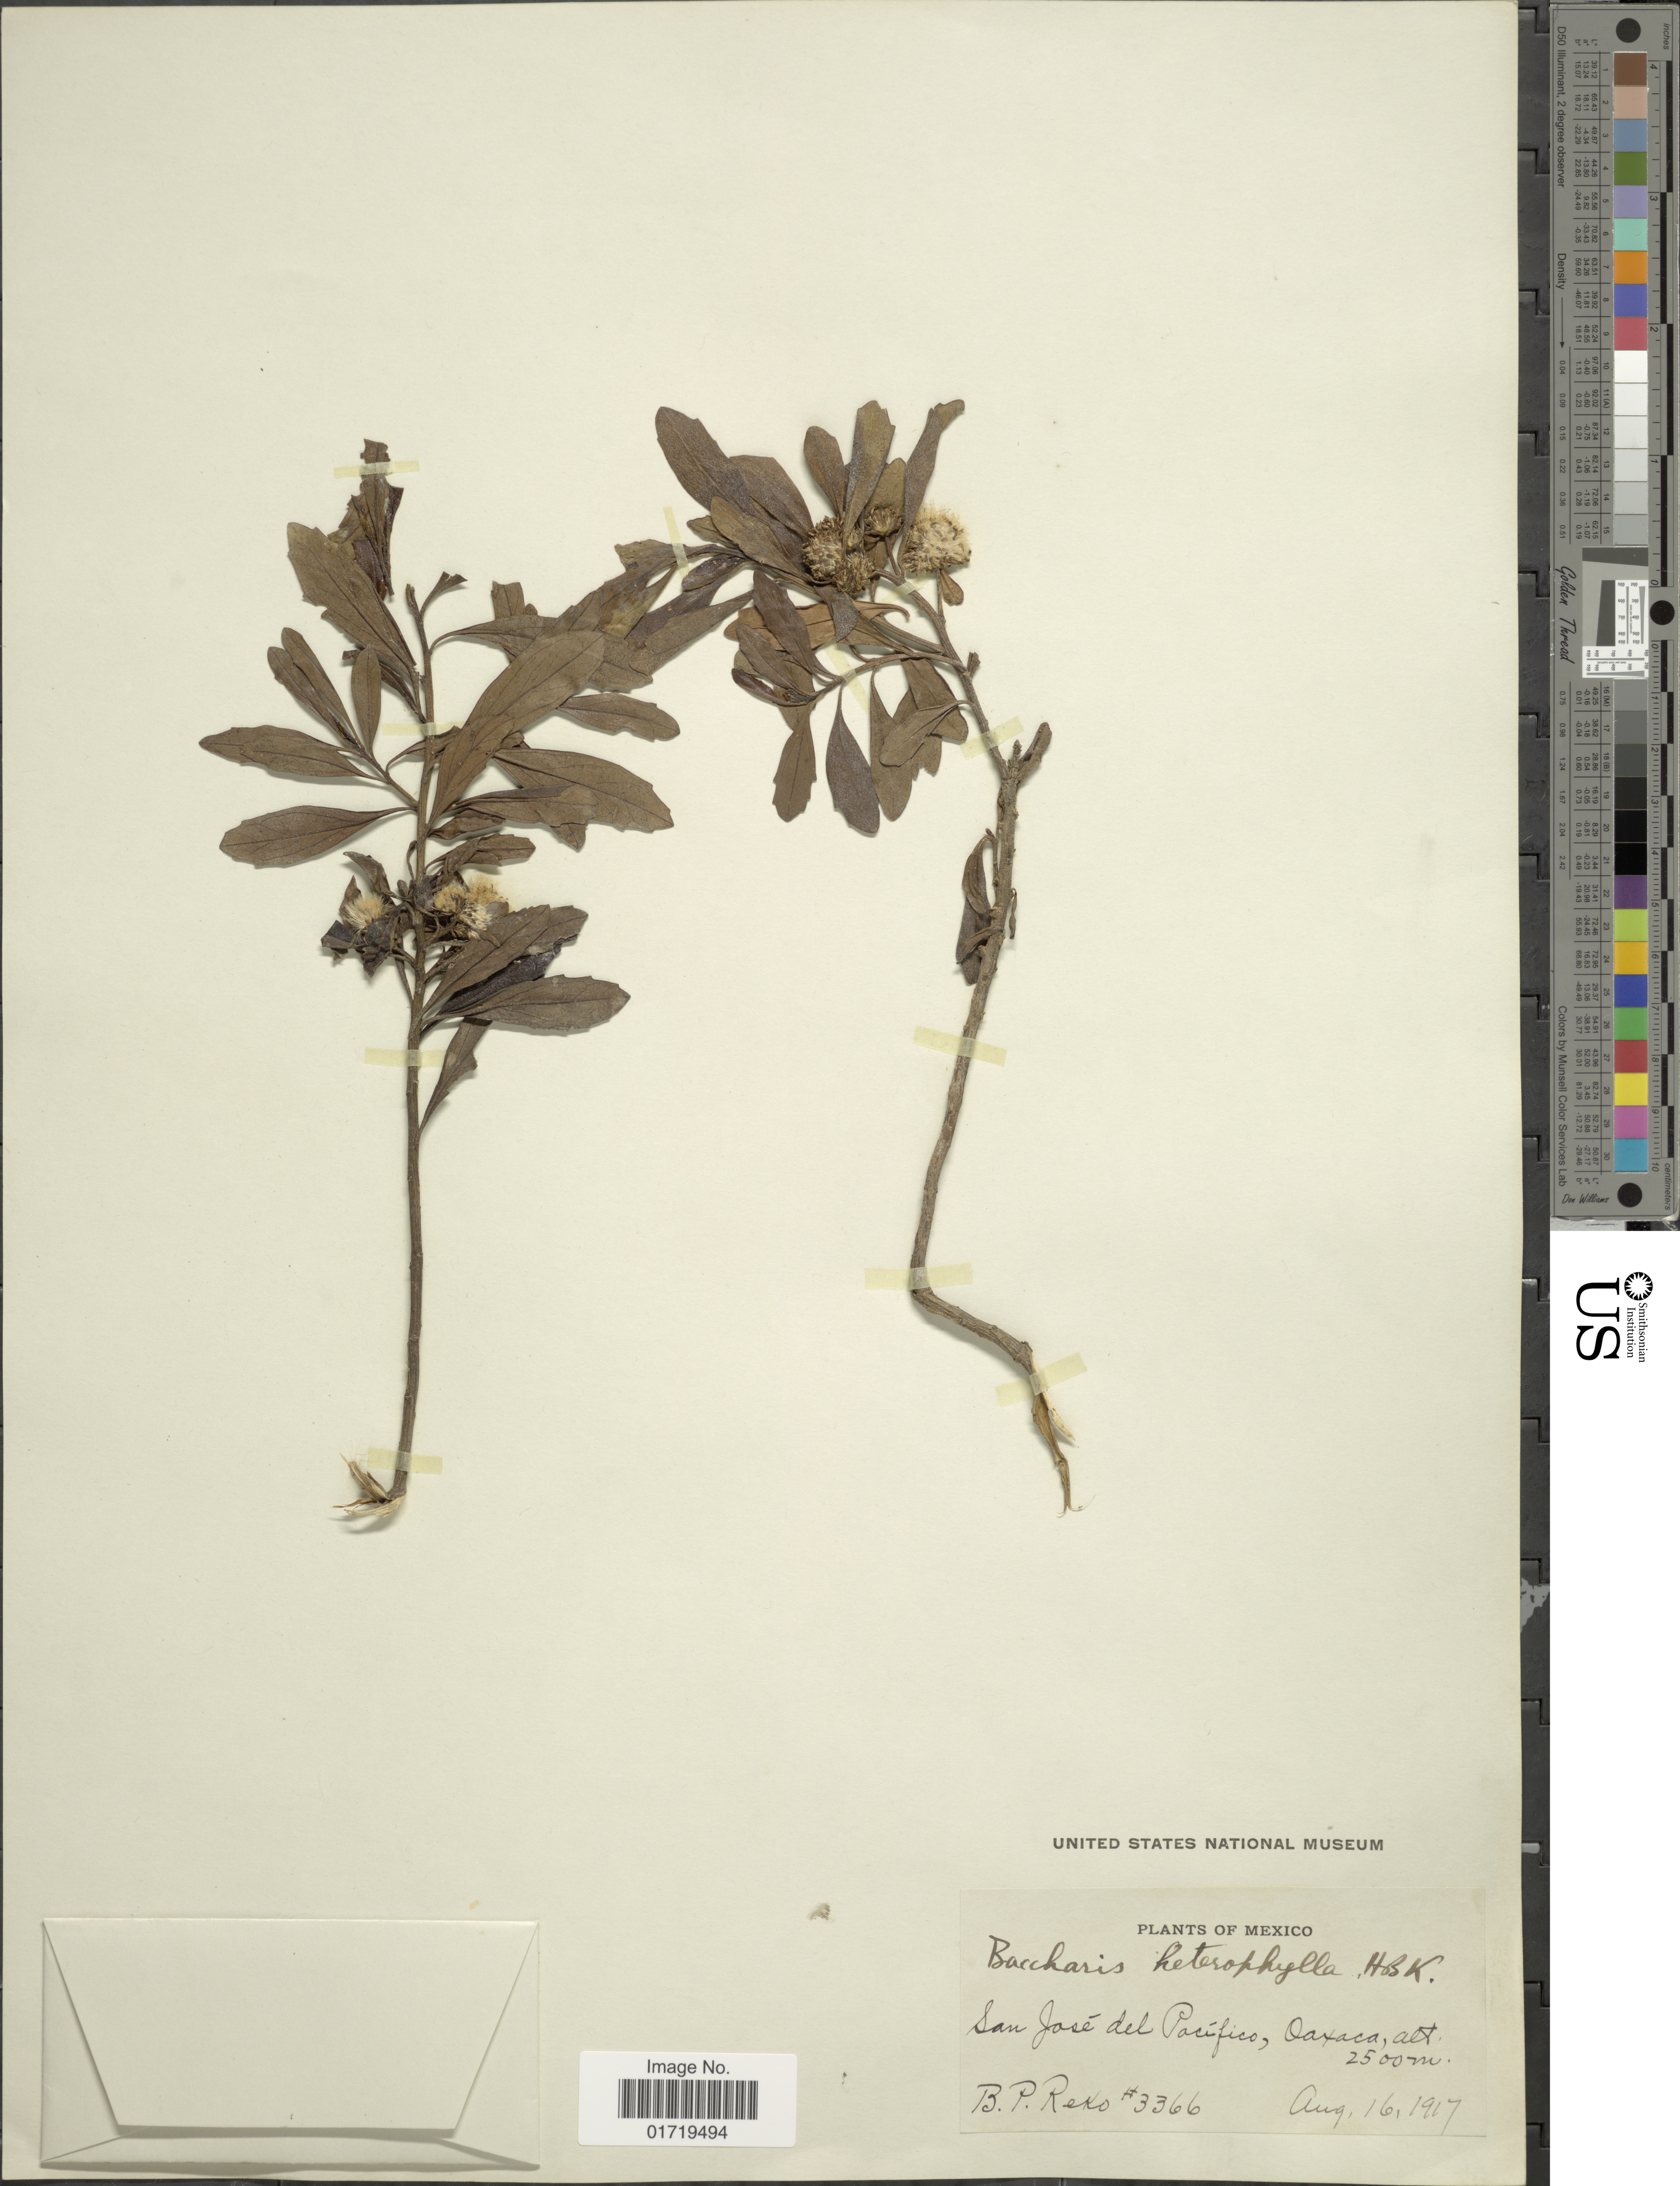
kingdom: Plantae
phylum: Tracheophyta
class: Magnoliopsida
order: Asterales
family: Asteraceae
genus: Baccharis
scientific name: Baccharis heterophylla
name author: Kunth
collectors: B. P. Reko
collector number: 3366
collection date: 1917-08-16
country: Mexico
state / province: Oaxaca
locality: San Jose del Pacifico, Oaxaca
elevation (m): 2500